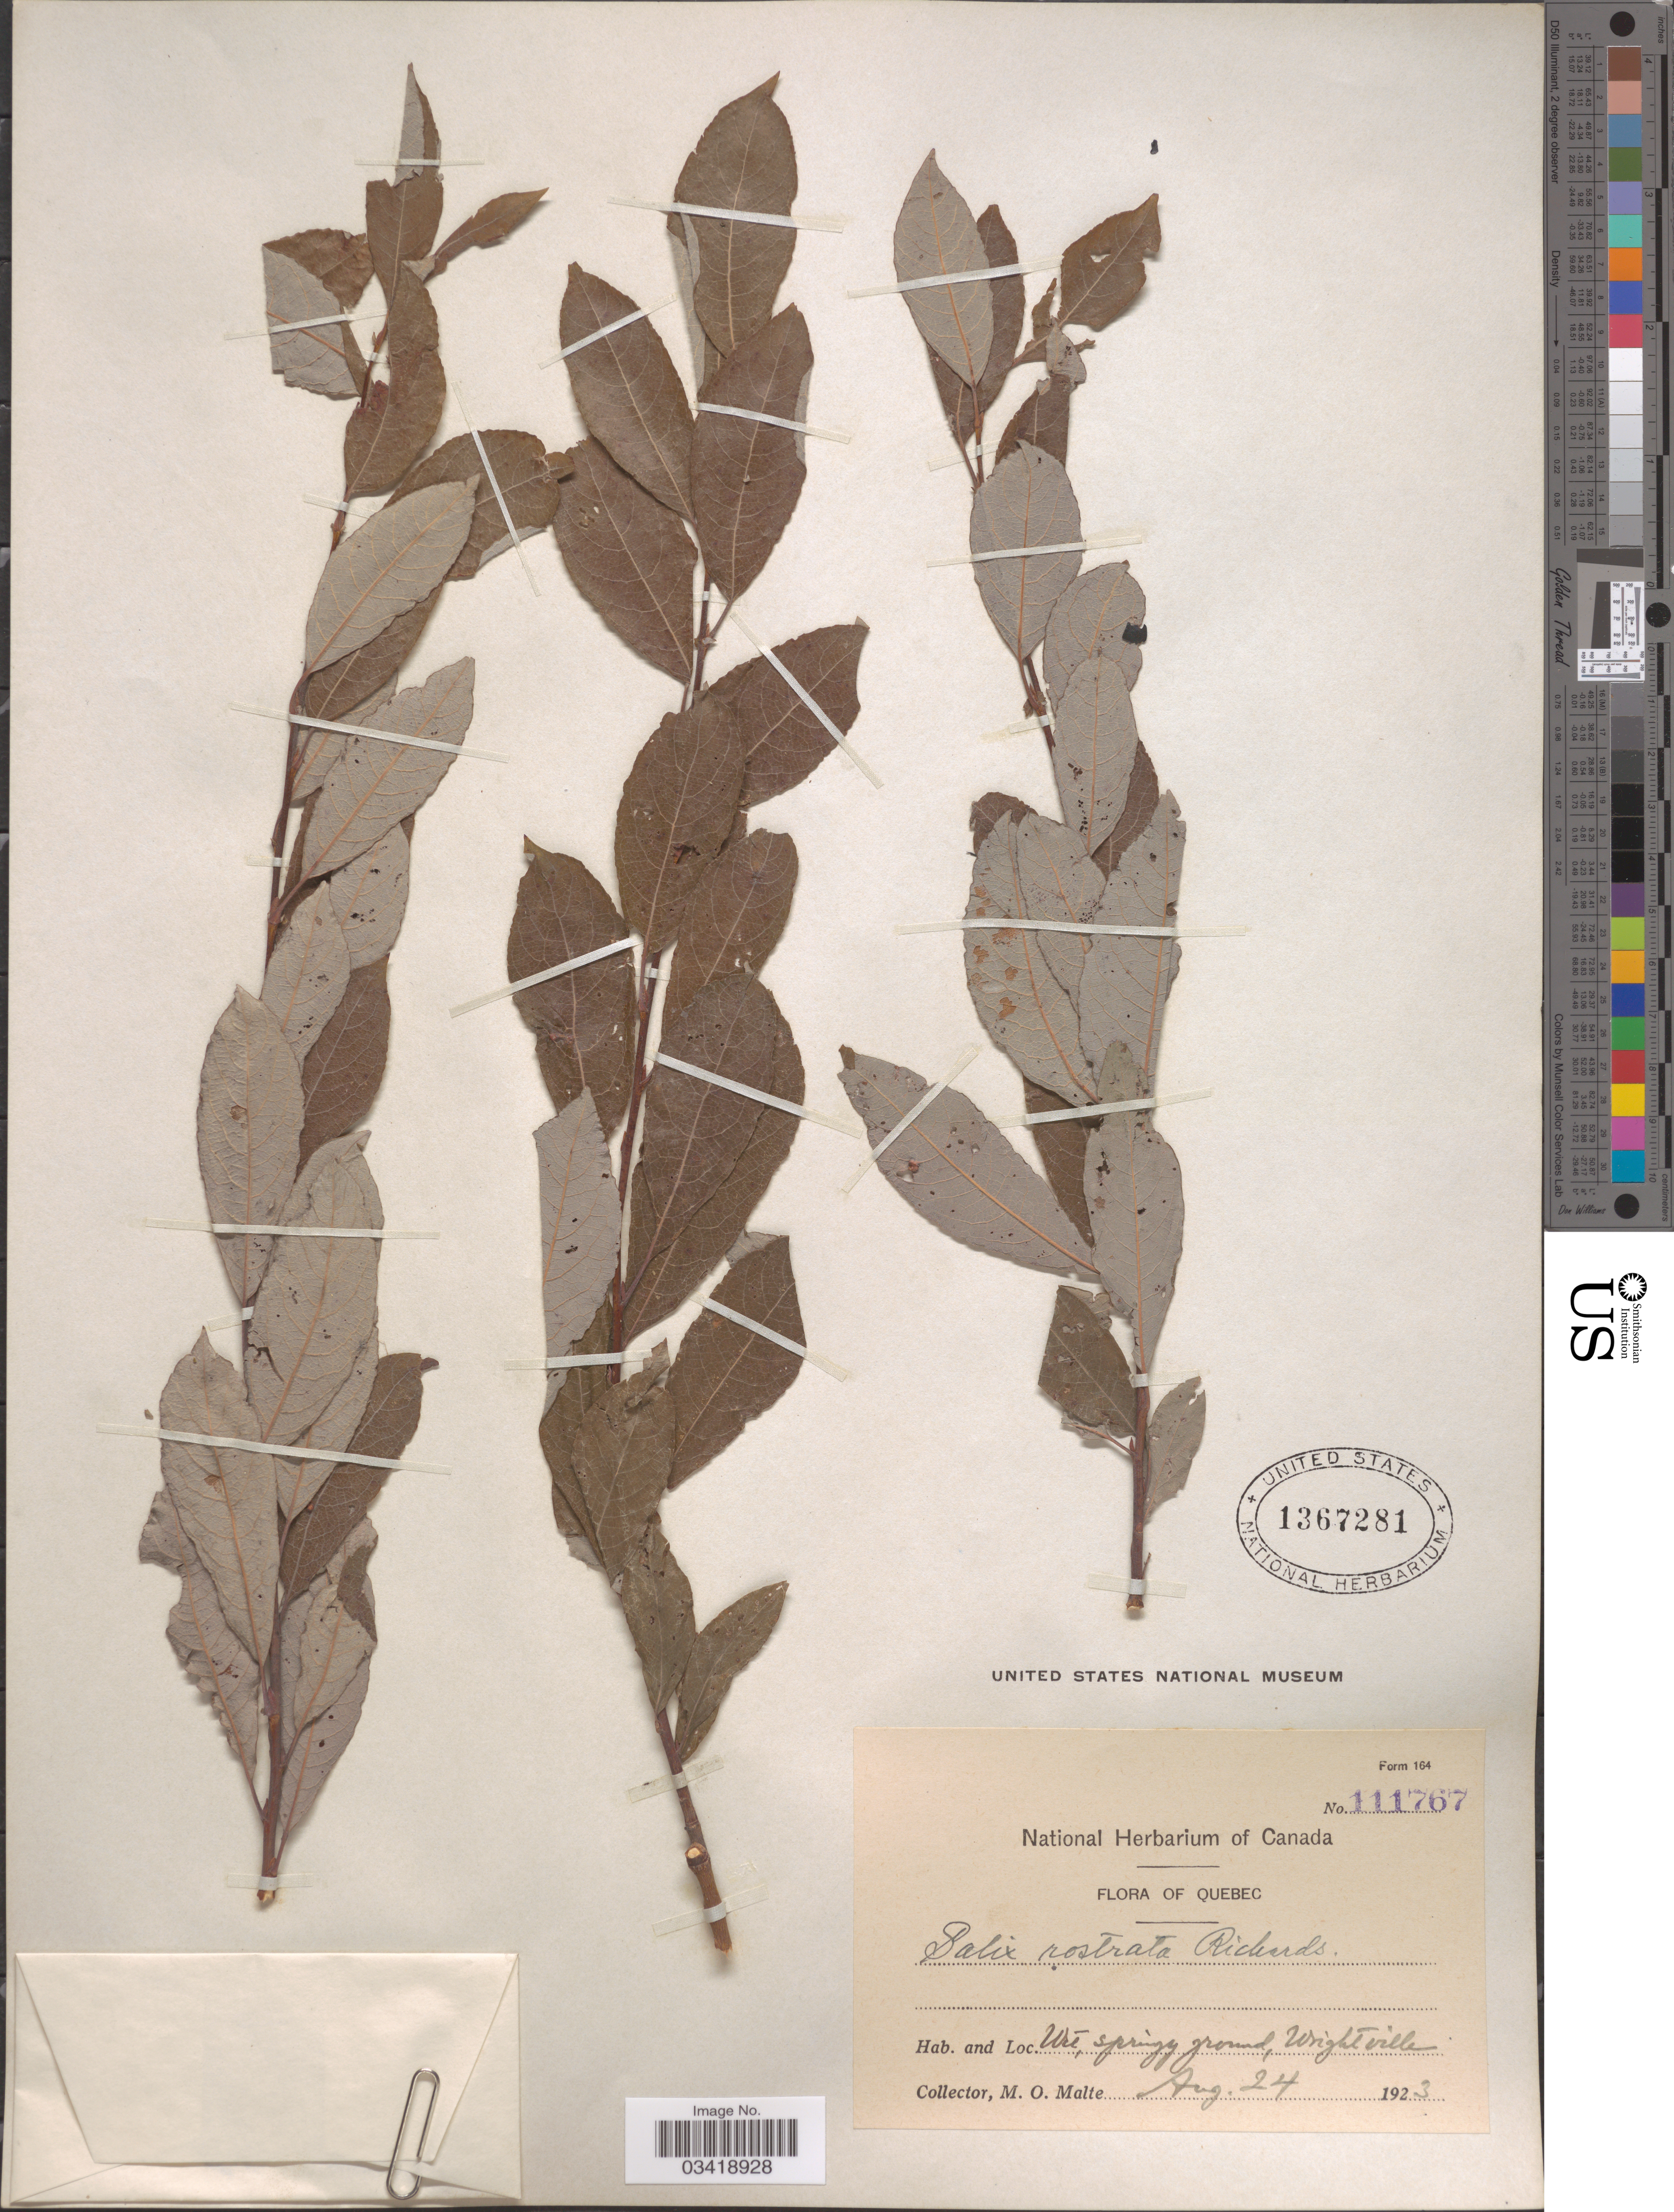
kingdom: Plantae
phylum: Tracheophyta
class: Magnoliopsida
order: Malpighiales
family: Salicaceae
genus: Salix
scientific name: Salix bebbiana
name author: Sarg.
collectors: M. O. Malte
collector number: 111767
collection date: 1923-08-24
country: Canada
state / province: Quebec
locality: Wet, springy ground, Wrightville.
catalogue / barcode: US 1367281